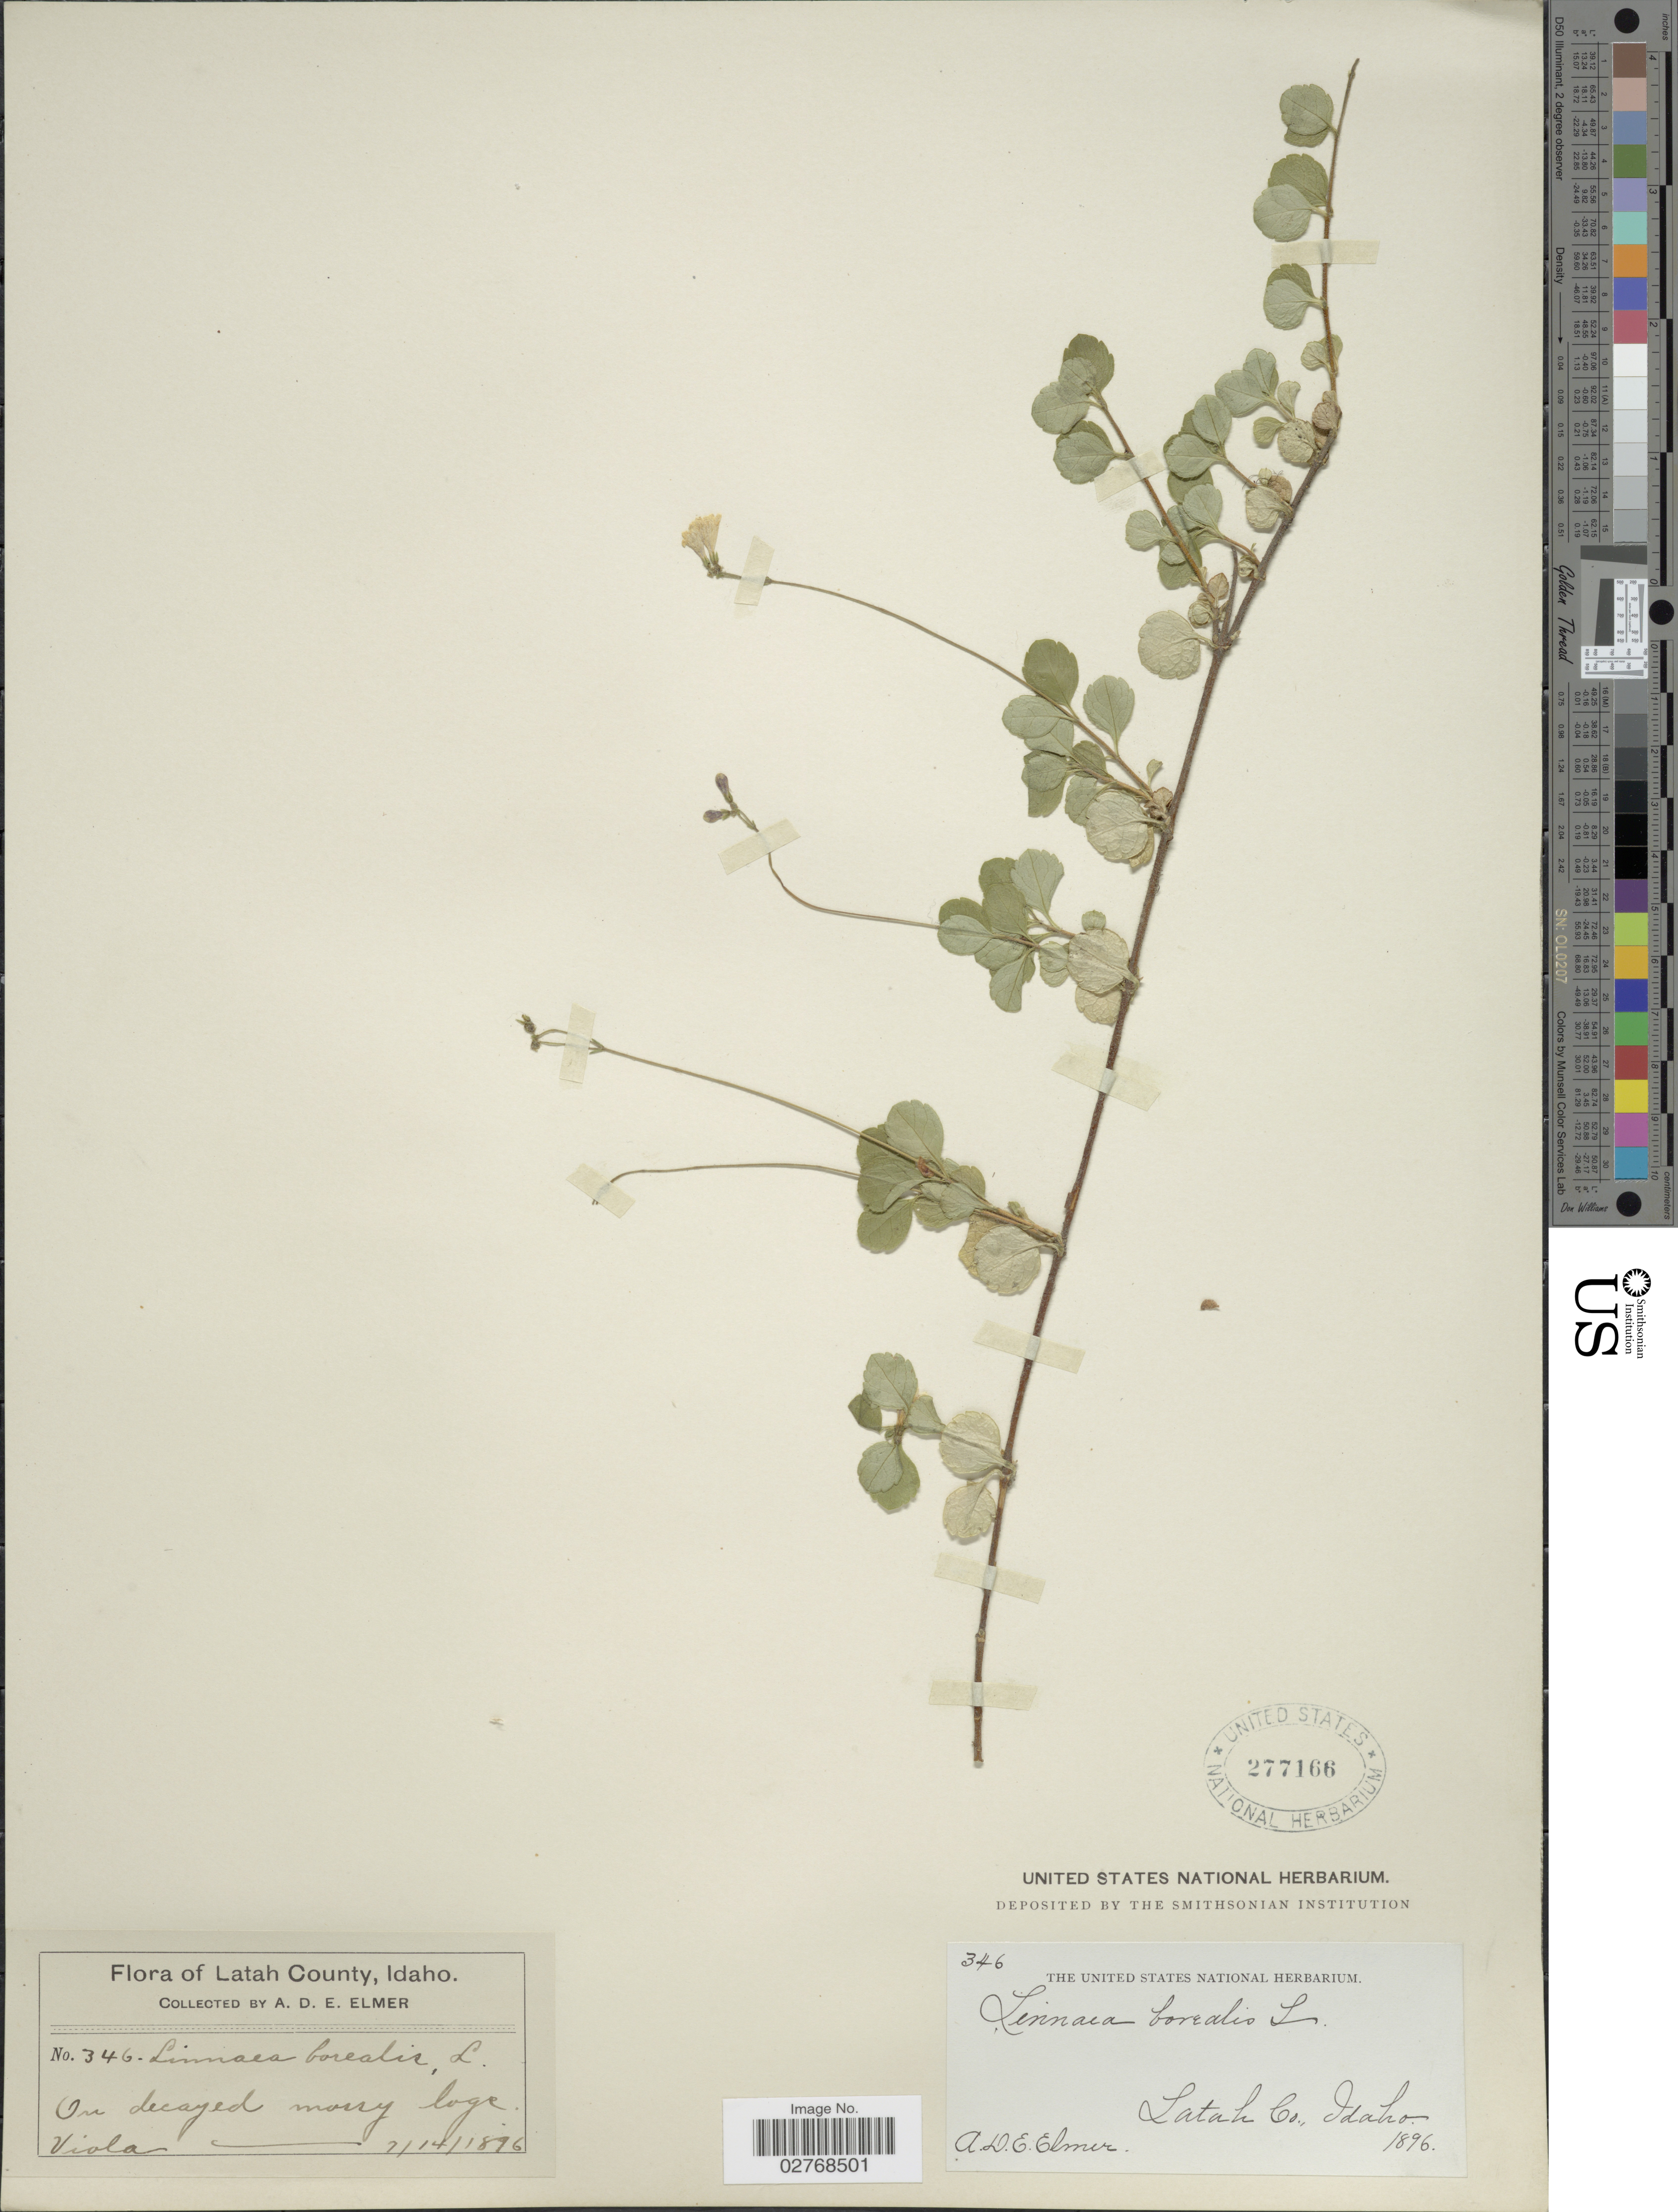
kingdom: Plantae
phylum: Tracheophyta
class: Magnoliopsida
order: Dipsacales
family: Caprifoliaceae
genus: Linnaea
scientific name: Linnaea borealis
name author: L.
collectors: A. D. E. Elmer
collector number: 346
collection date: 1896-07-14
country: United States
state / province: Idaho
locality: Latah County.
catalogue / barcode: US 277166